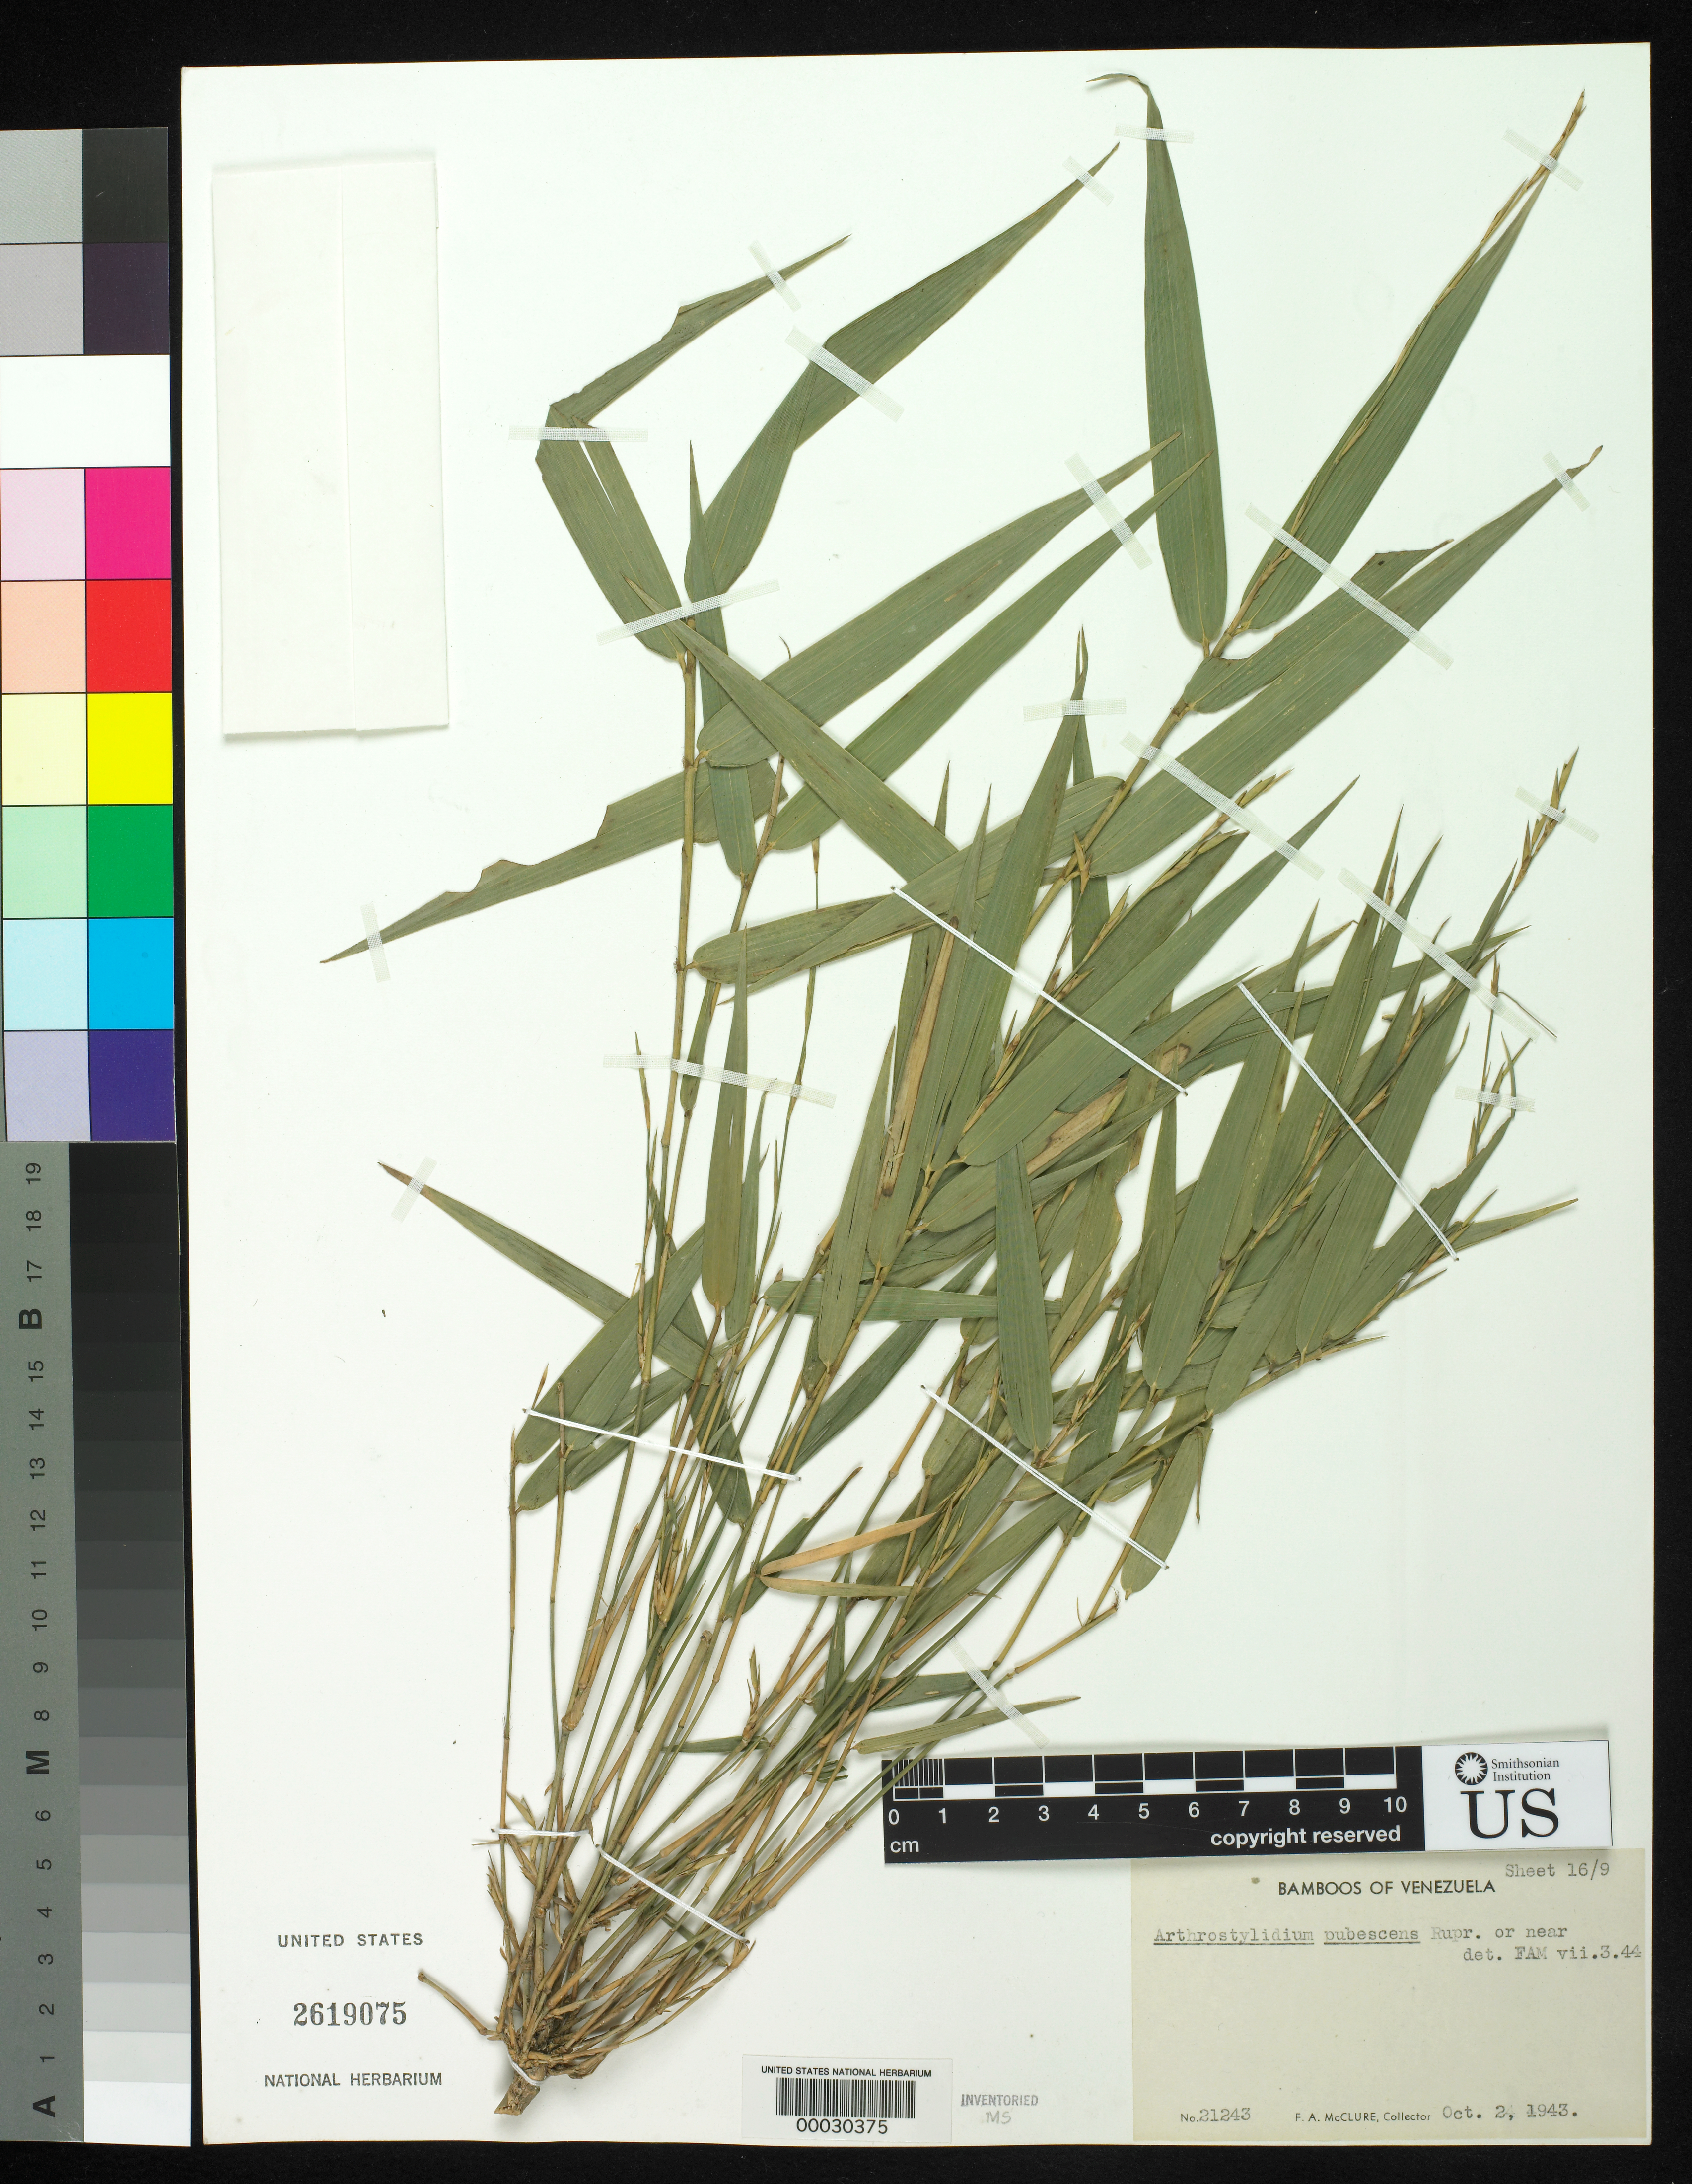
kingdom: Plantae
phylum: Tracheophyta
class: Liliopsida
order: Poales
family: Poaceae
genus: Arthrostylidium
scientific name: Arthrostylidium pubescens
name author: Rupr.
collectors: F. A. McClure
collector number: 21243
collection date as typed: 02 Oct 1943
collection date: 1943-10-02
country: Brazil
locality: El avila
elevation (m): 1700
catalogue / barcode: US 2619075